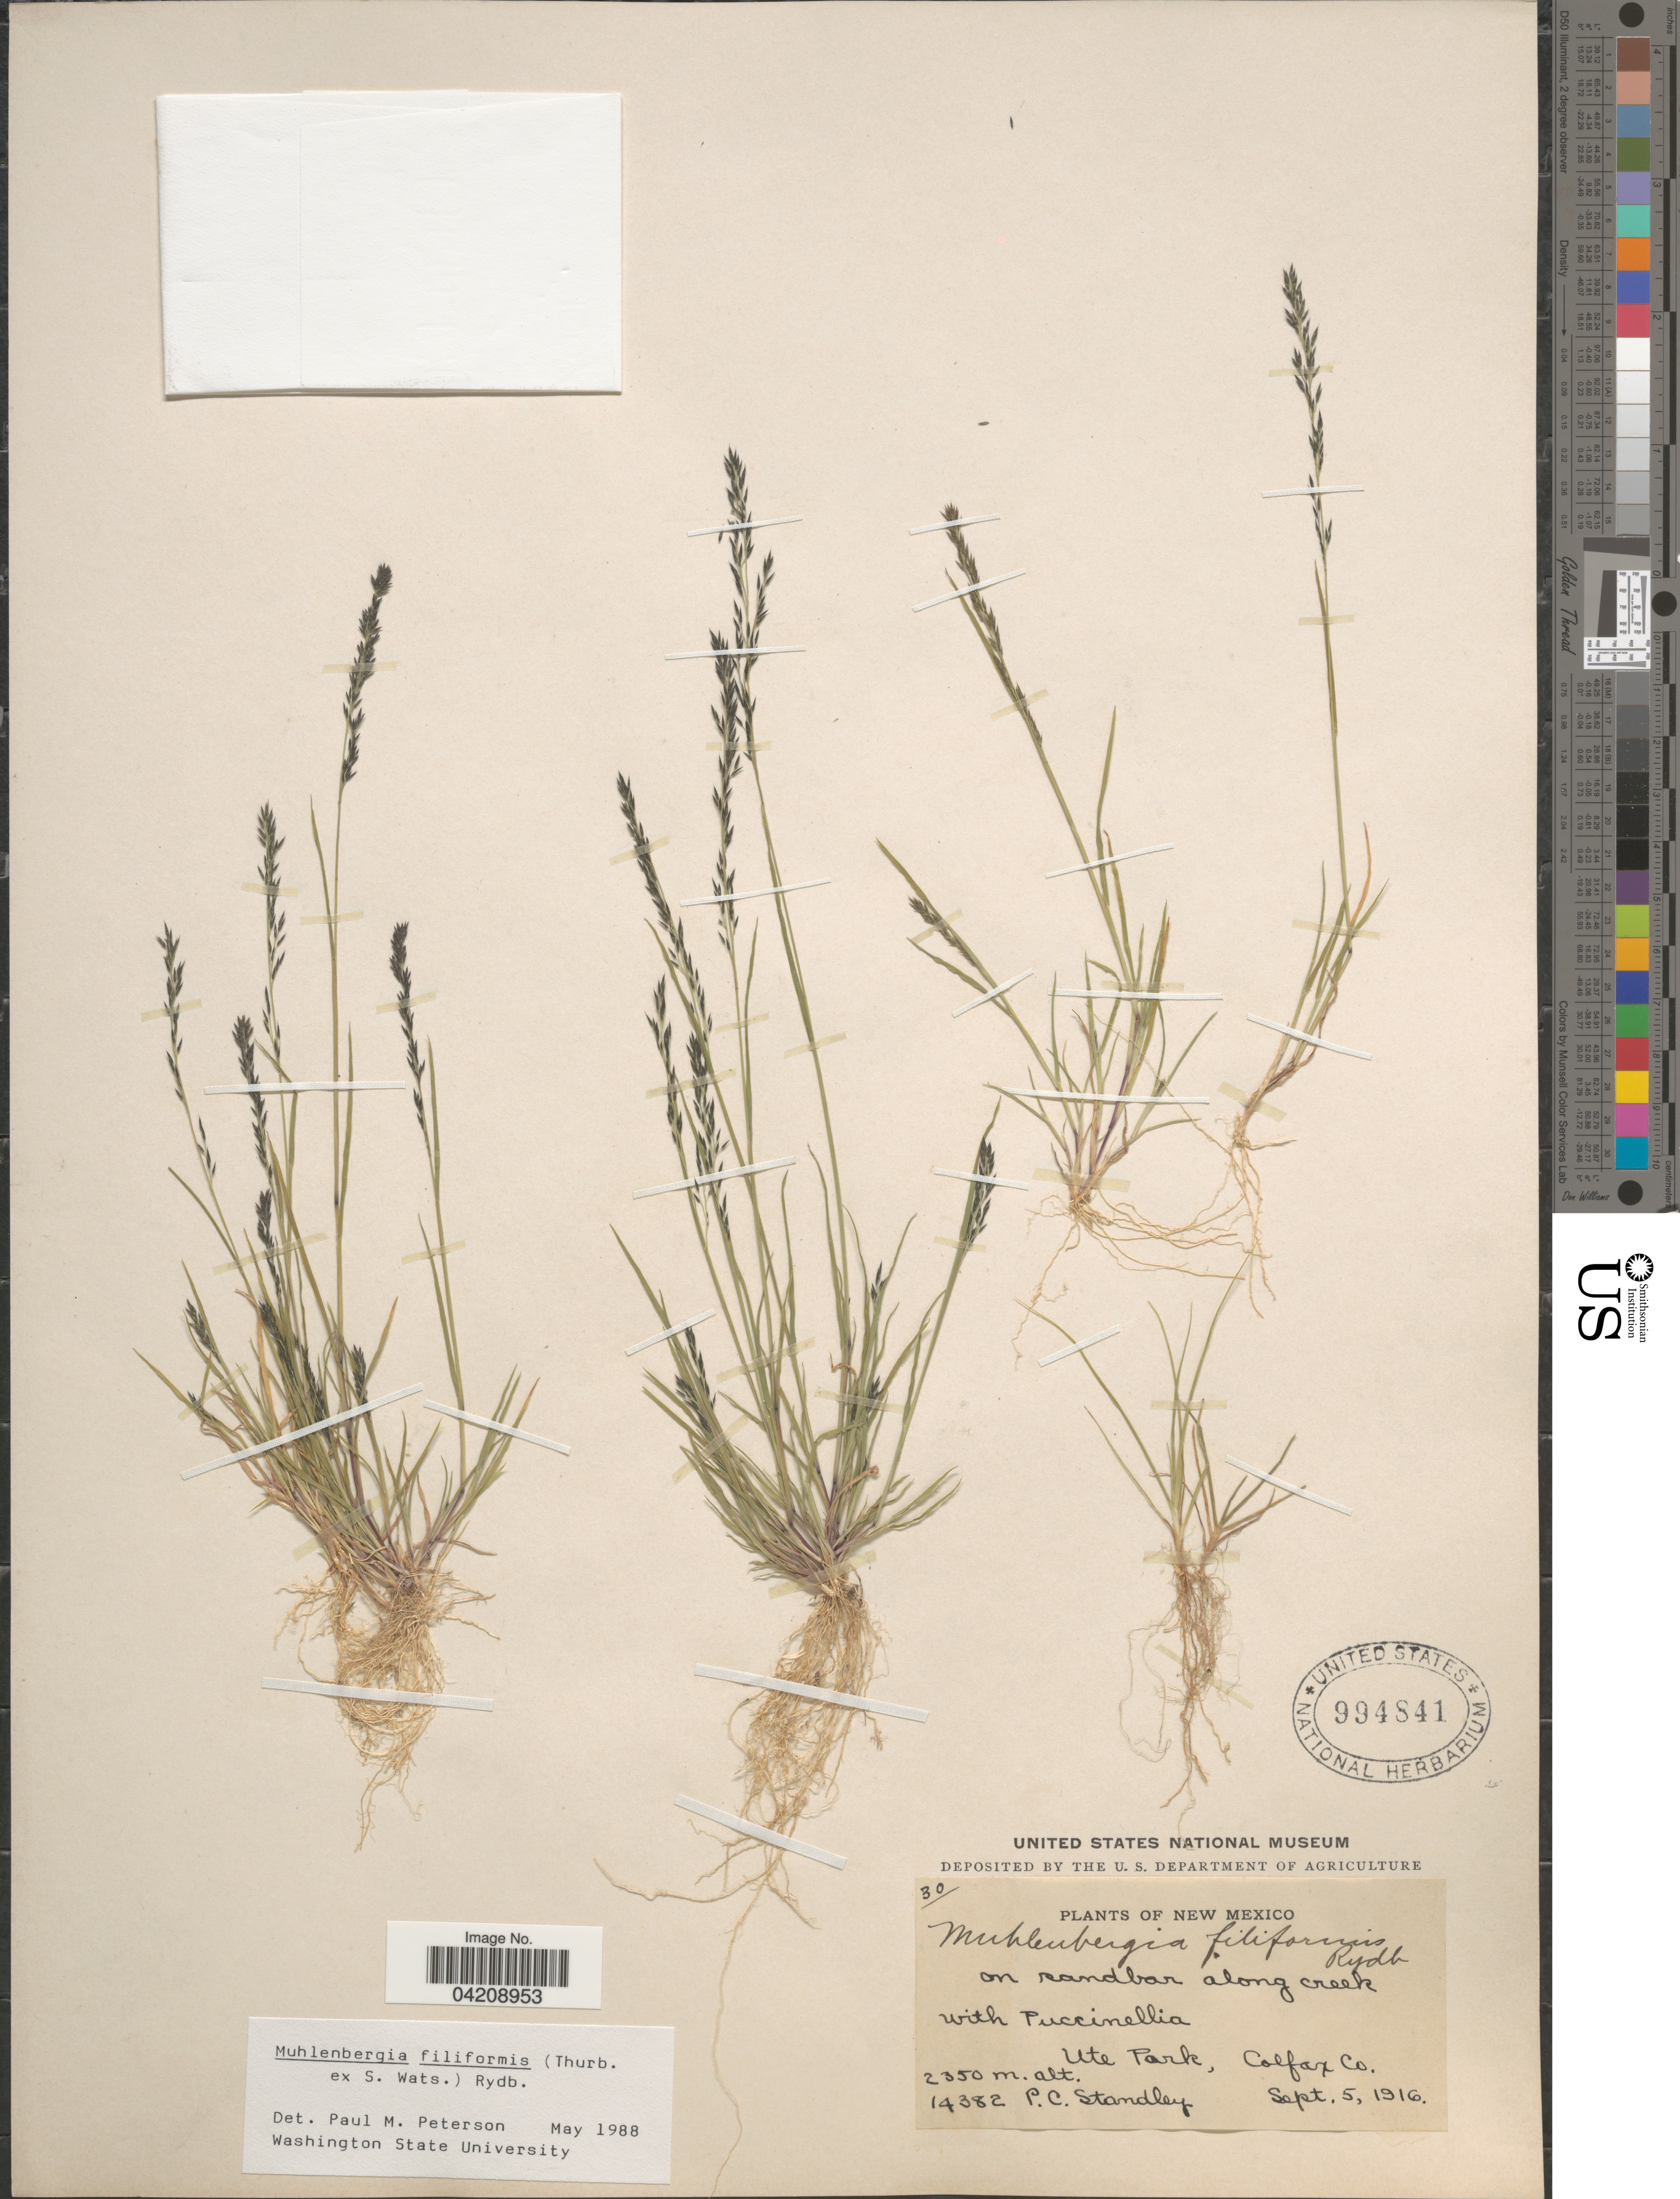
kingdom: Plantae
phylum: Tracheophyta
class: Liliopsida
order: Poales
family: Poaceae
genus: Muhlenbergia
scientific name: Muhlenbergia filiformis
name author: (Thurb. ex S. Watson) Rydb.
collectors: P. C. Standley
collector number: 14382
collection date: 1916-09-05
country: United States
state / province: New Mexico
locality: On sandbar along creek. Ute Park, Colfax Co.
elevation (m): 2350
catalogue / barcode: US 994841